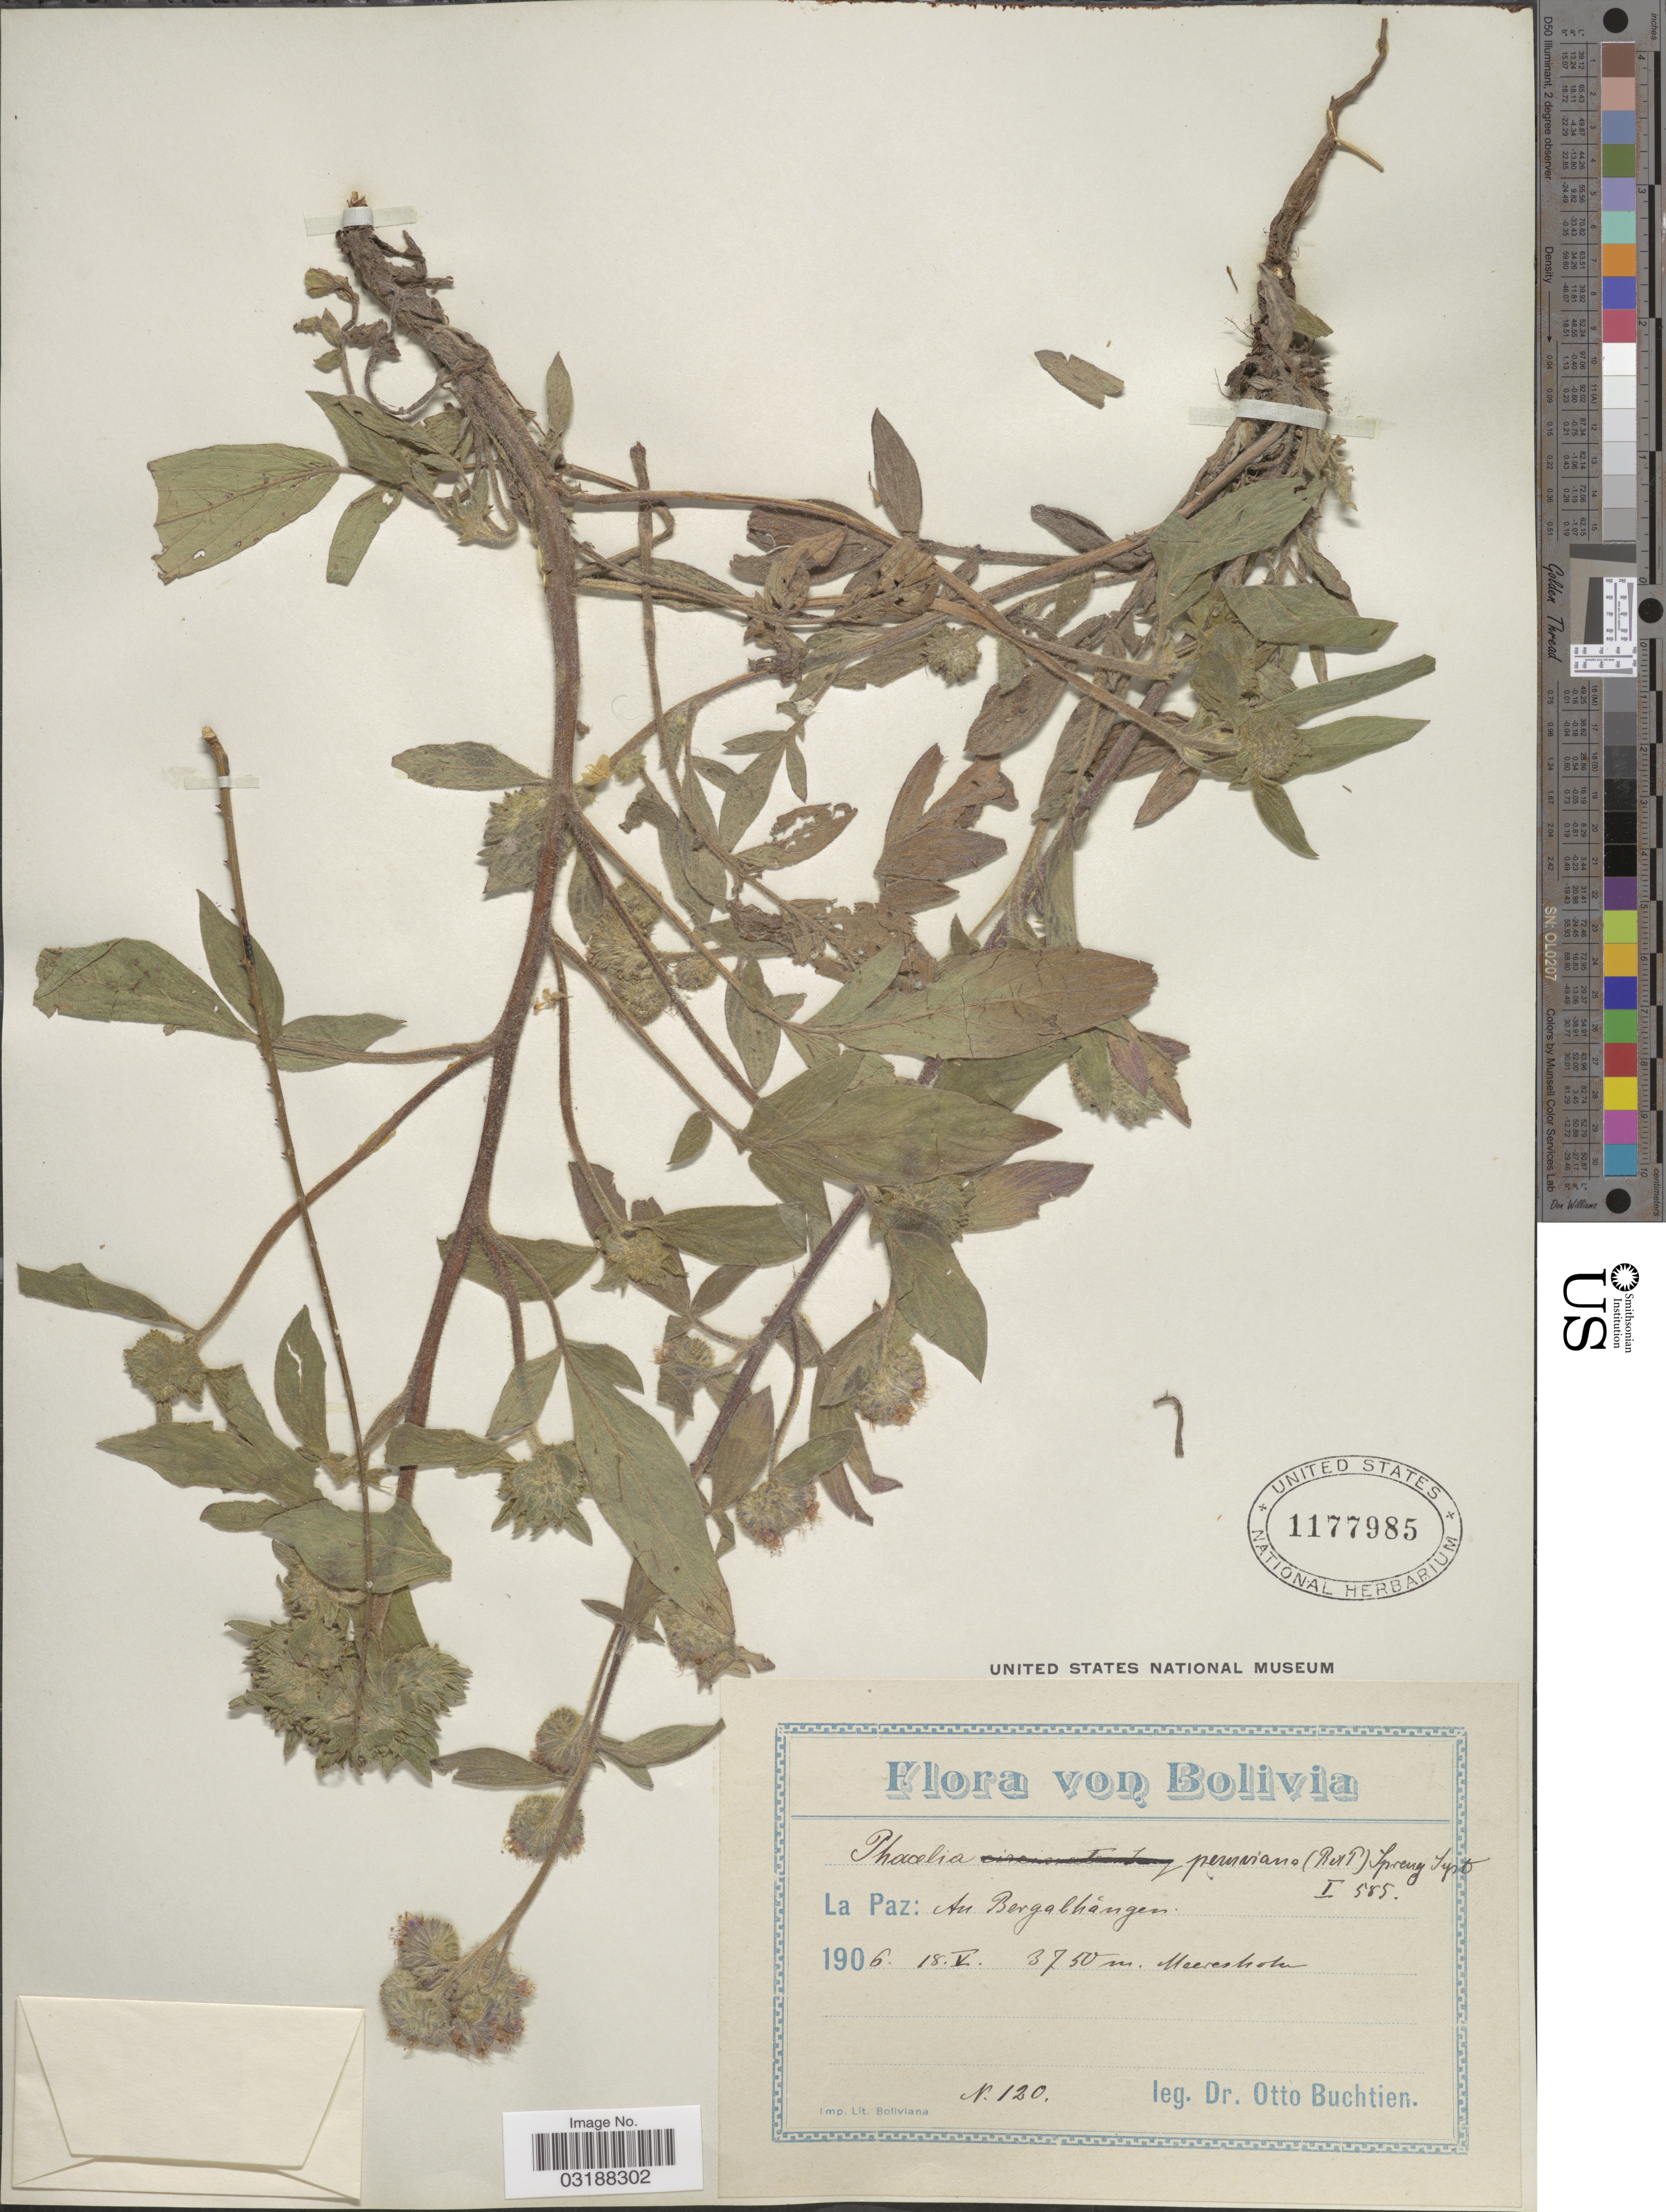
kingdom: Plantae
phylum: Tracheophyta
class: Magnoliopsida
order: Boraginales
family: Hydrophyllaceae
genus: Phacelia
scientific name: Phacelia peruviana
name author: Spreng.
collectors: O. Buchtien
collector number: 120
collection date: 1906-05-18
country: Bolivia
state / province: La Paz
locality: La Paz: An Bergabhängen.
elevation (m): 3750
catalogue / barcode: US 1177985